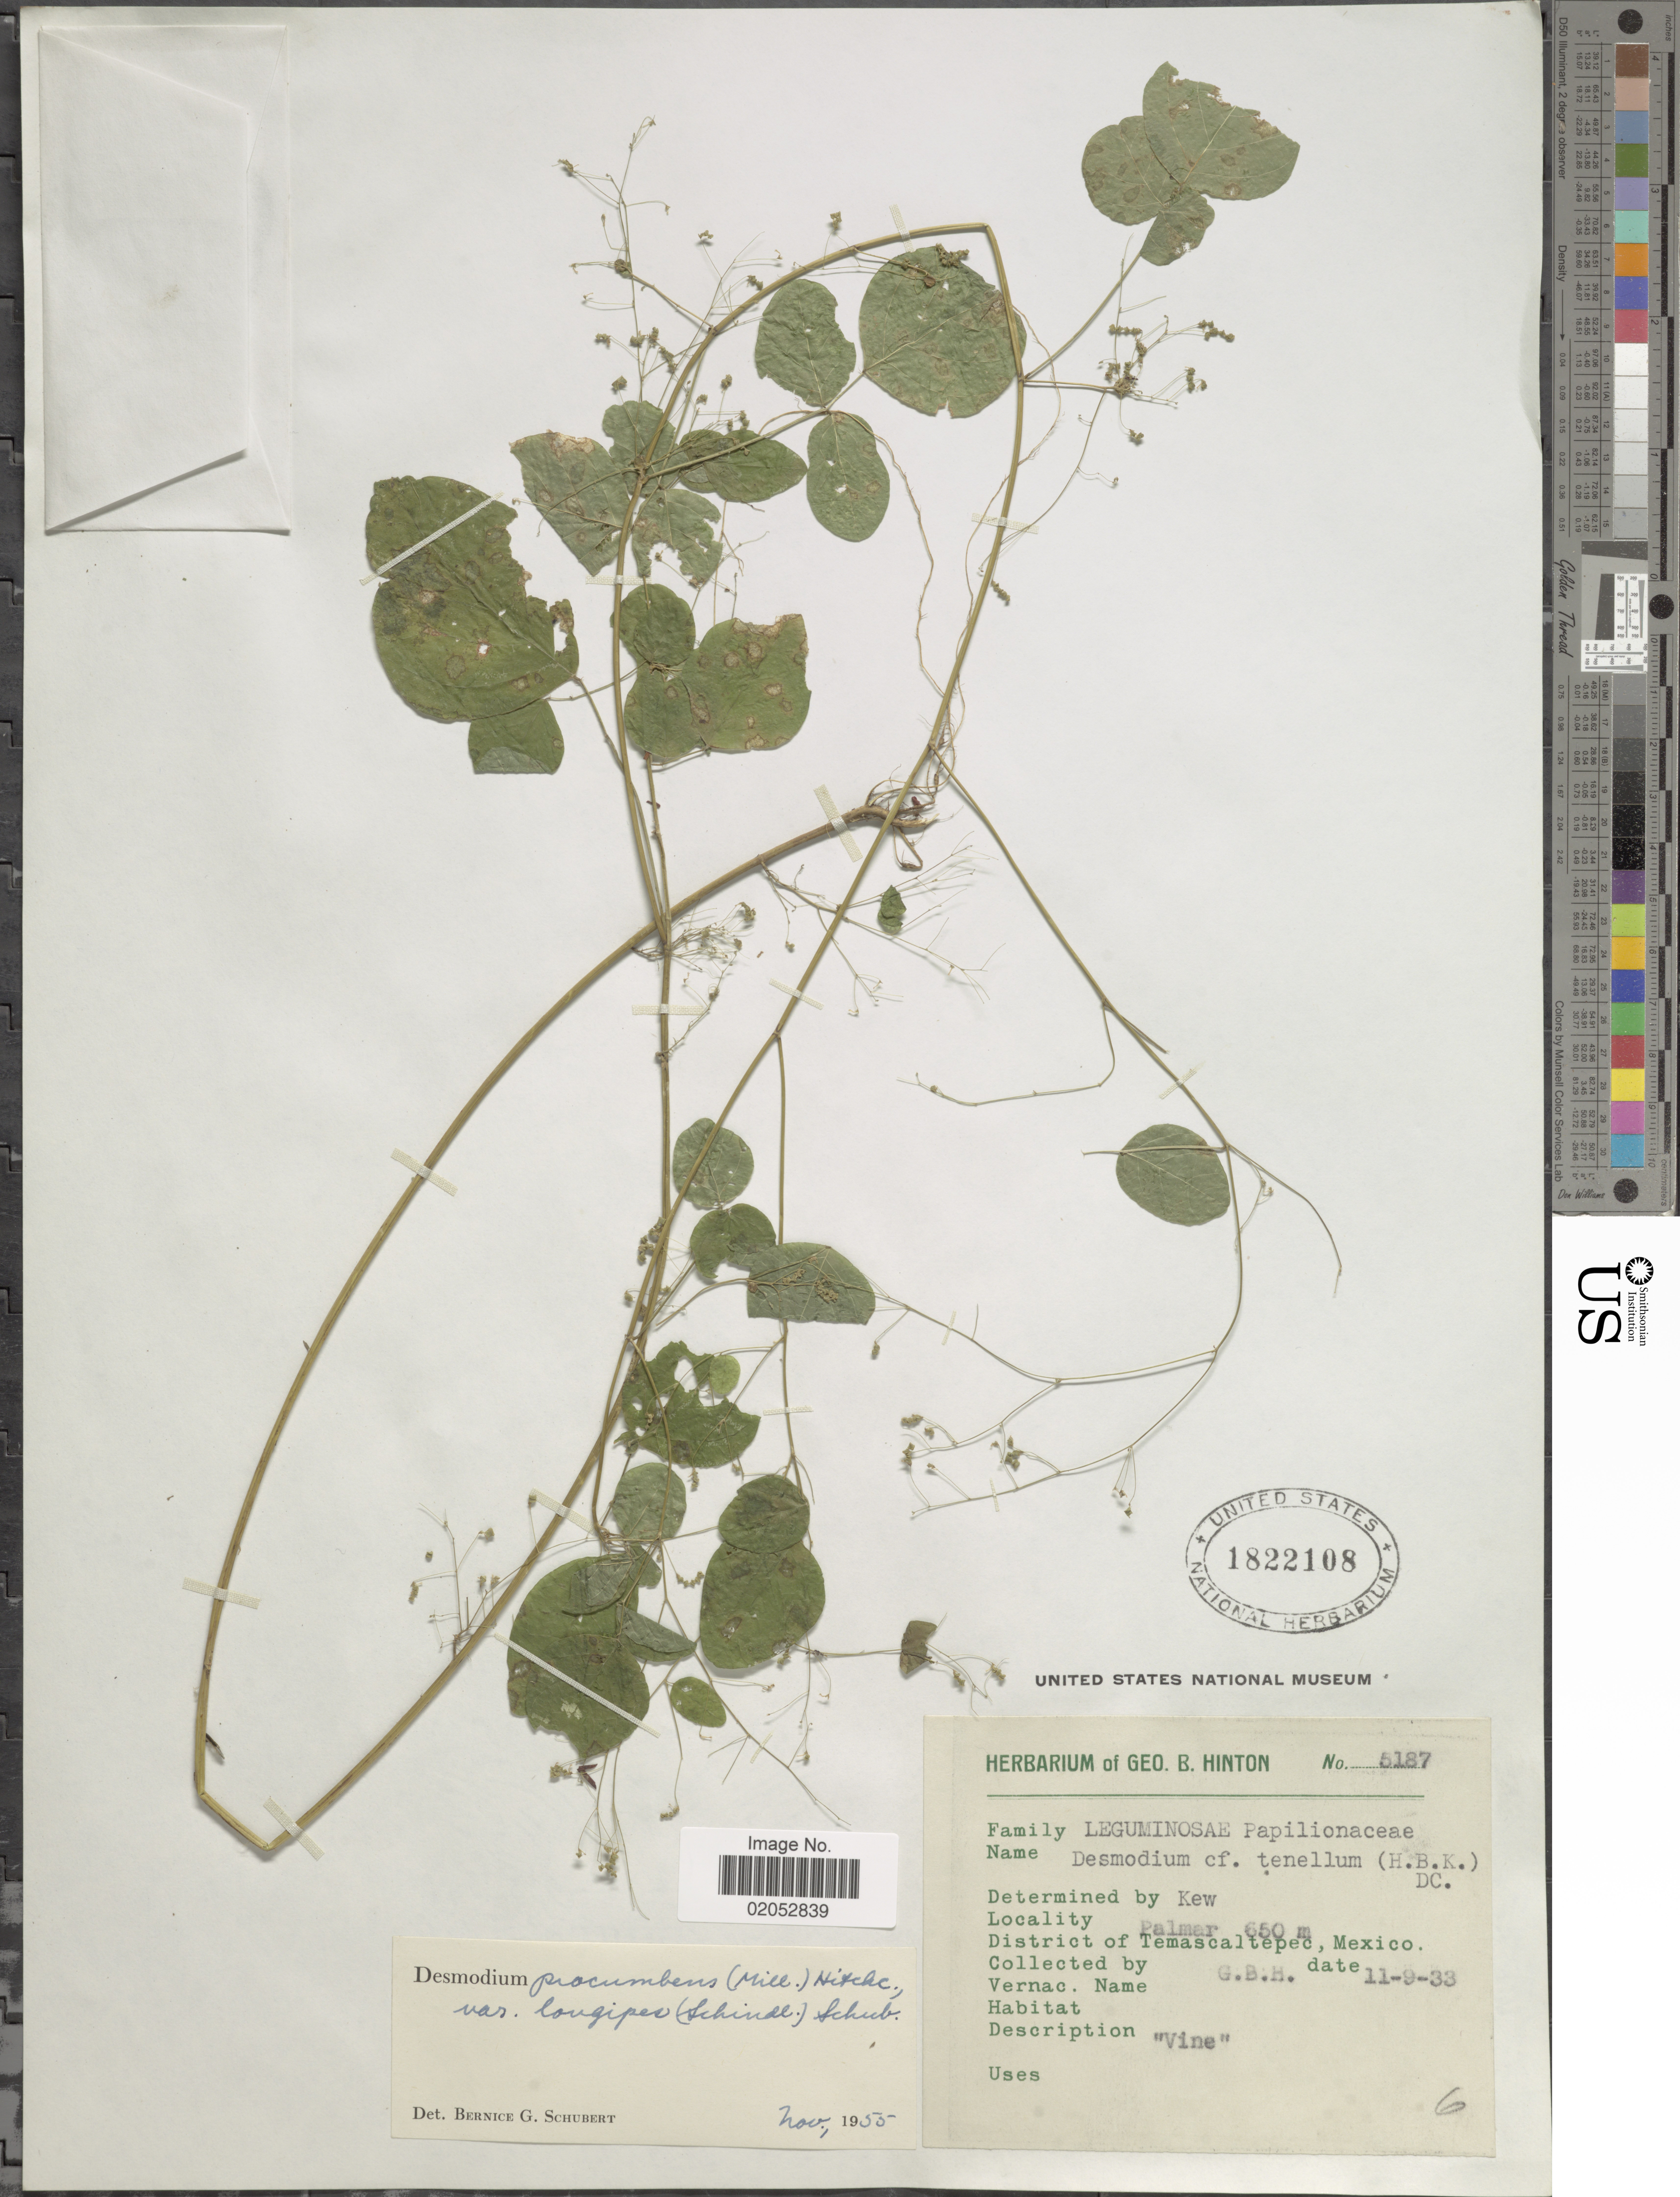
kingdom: Plantae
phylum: Tracheophyta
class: Magnoliopsida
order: Fabales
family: Fabaceae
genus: Desmodium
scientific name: Desmodium procumbens var. longipes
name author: (Schindl.) B.G. Schub.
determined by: Schubert, Bernice G.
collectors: G. B. Hinton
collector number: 5187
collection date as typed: Transcribed d/m/y: 11/9/33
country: Mexico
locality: Palmar, District of Temascaltepec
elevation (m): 650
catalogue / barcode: US 1822108